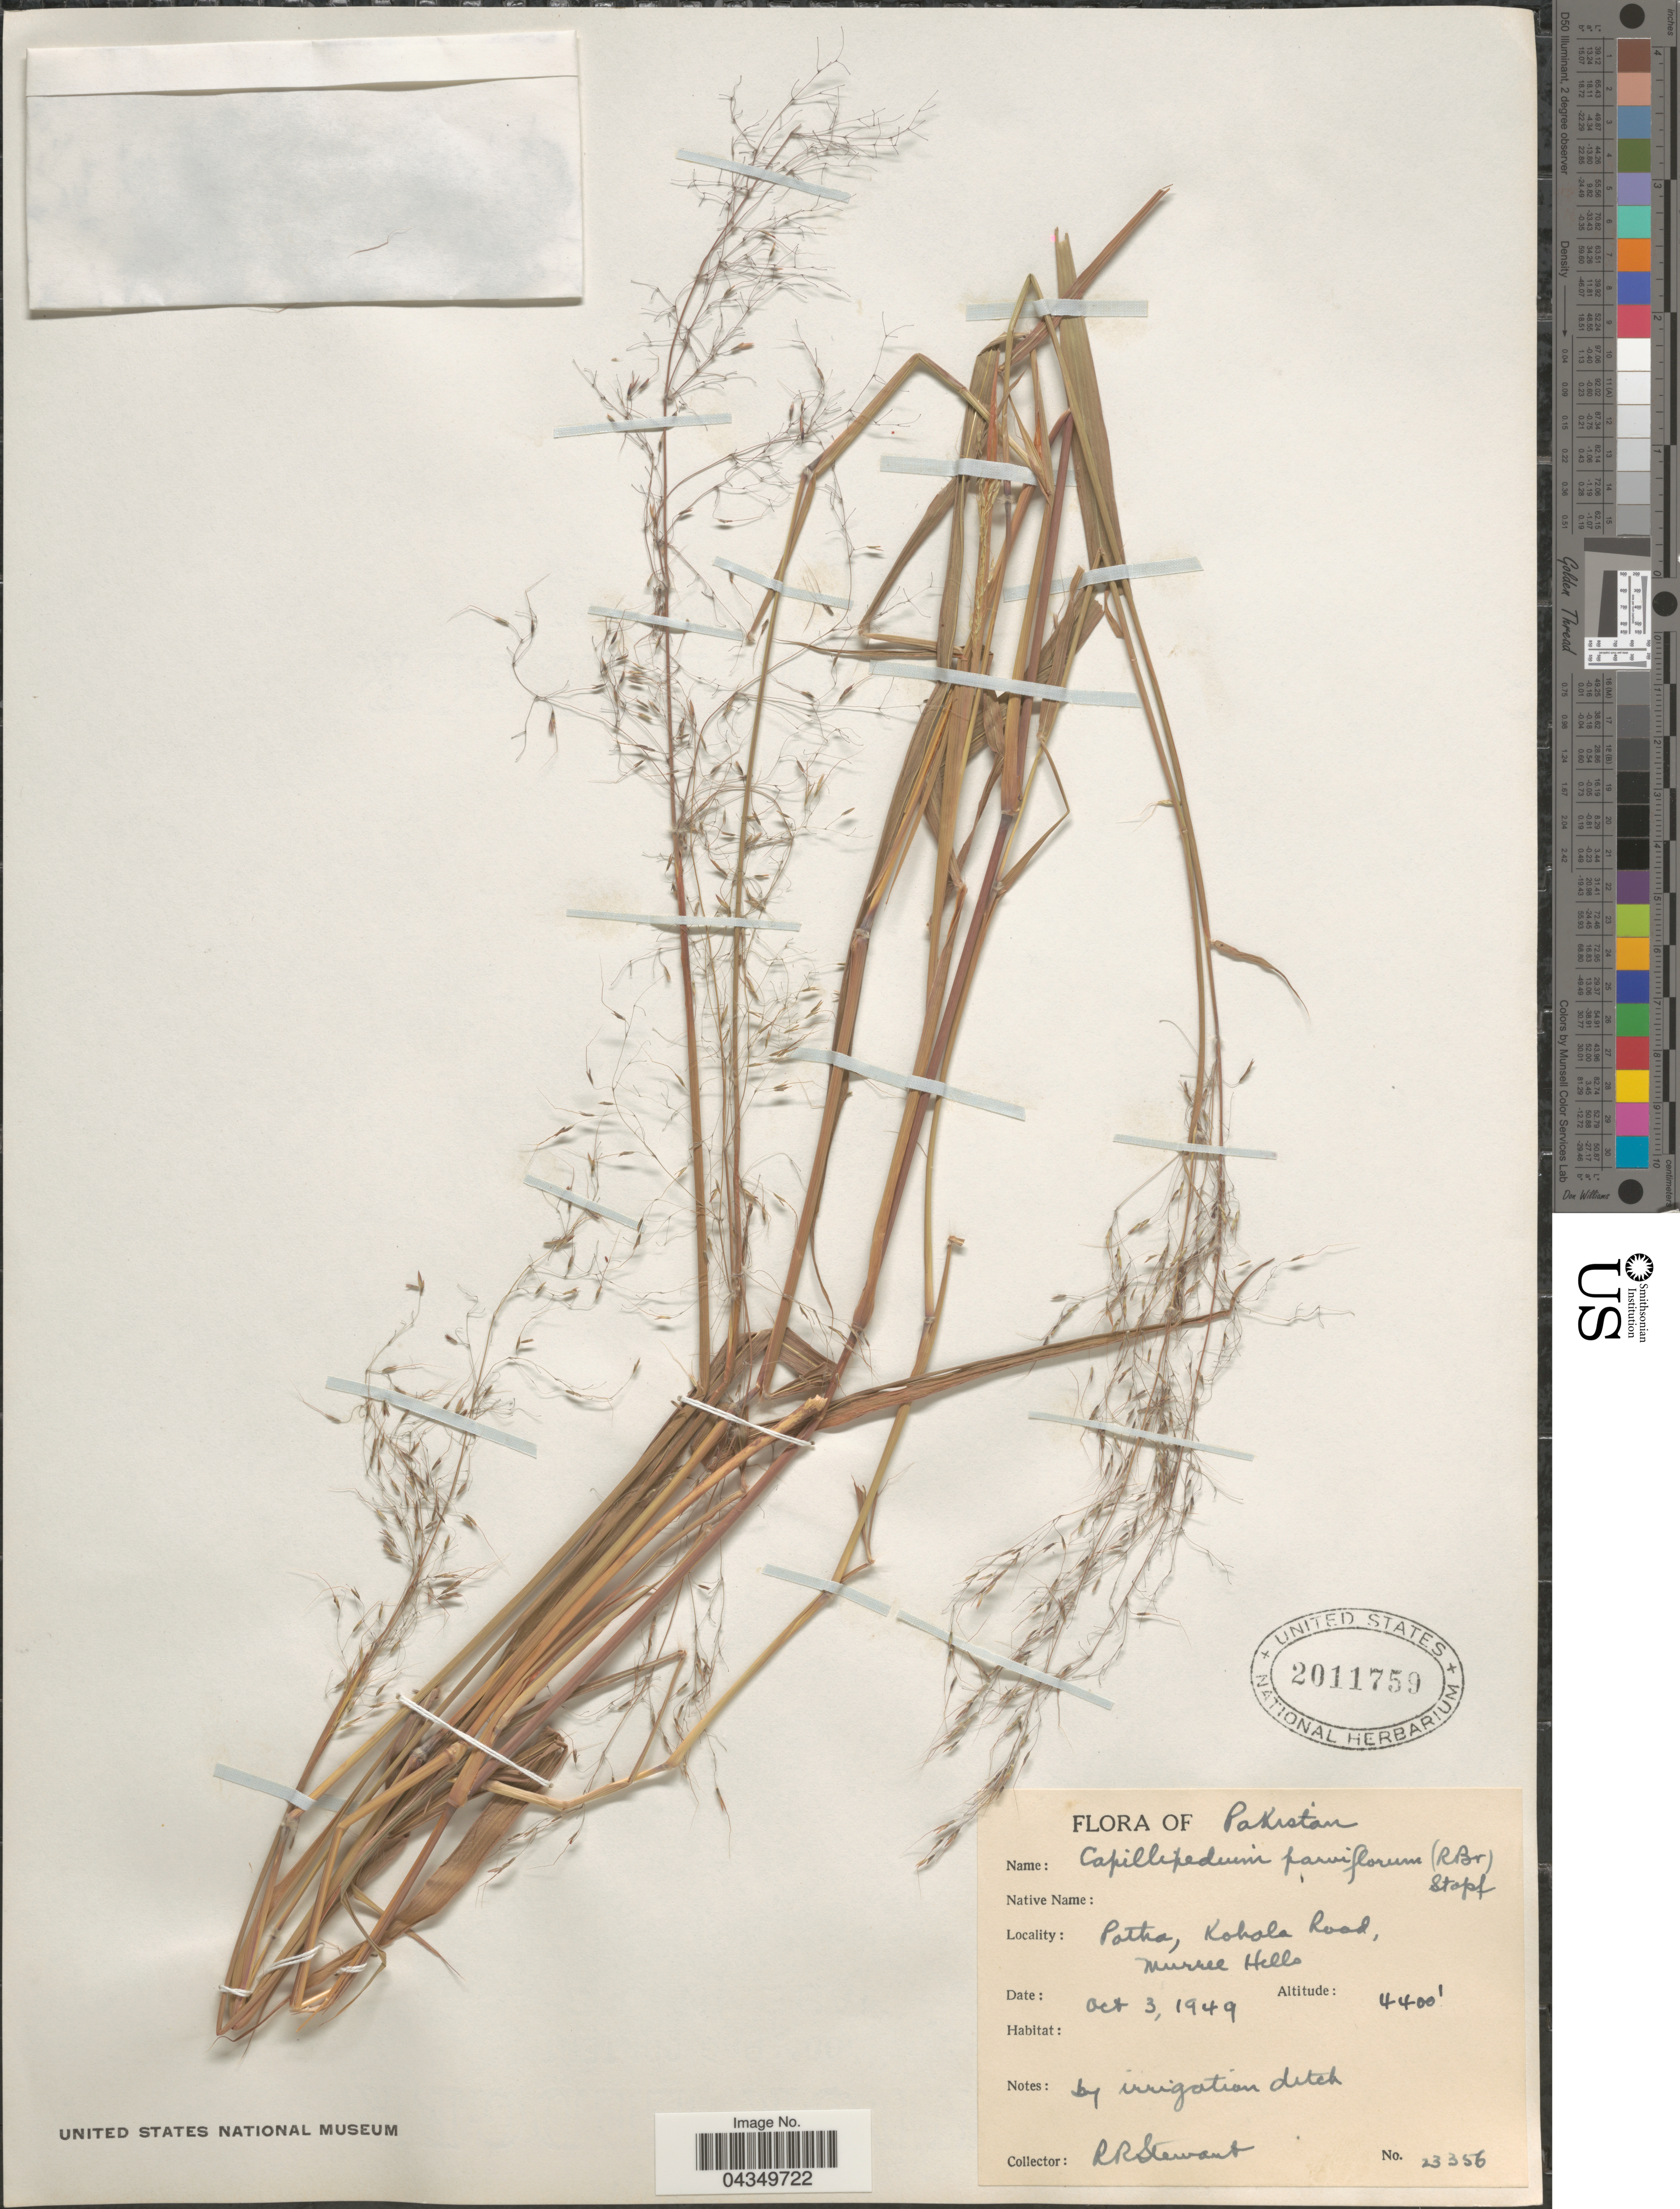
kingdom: Plantae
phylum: Tracheophyta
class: Liliopsida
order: Poales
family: Poaceae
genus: Capillipedium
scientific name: Capillipedium parviflorum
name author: (R. Br.) Stapf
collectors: R. Stewart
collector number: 23356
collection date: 1949-10-03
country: Pakistan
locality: Potha, Kohola Road, Murree Hills.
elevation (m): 1341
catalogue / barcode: US 2011759